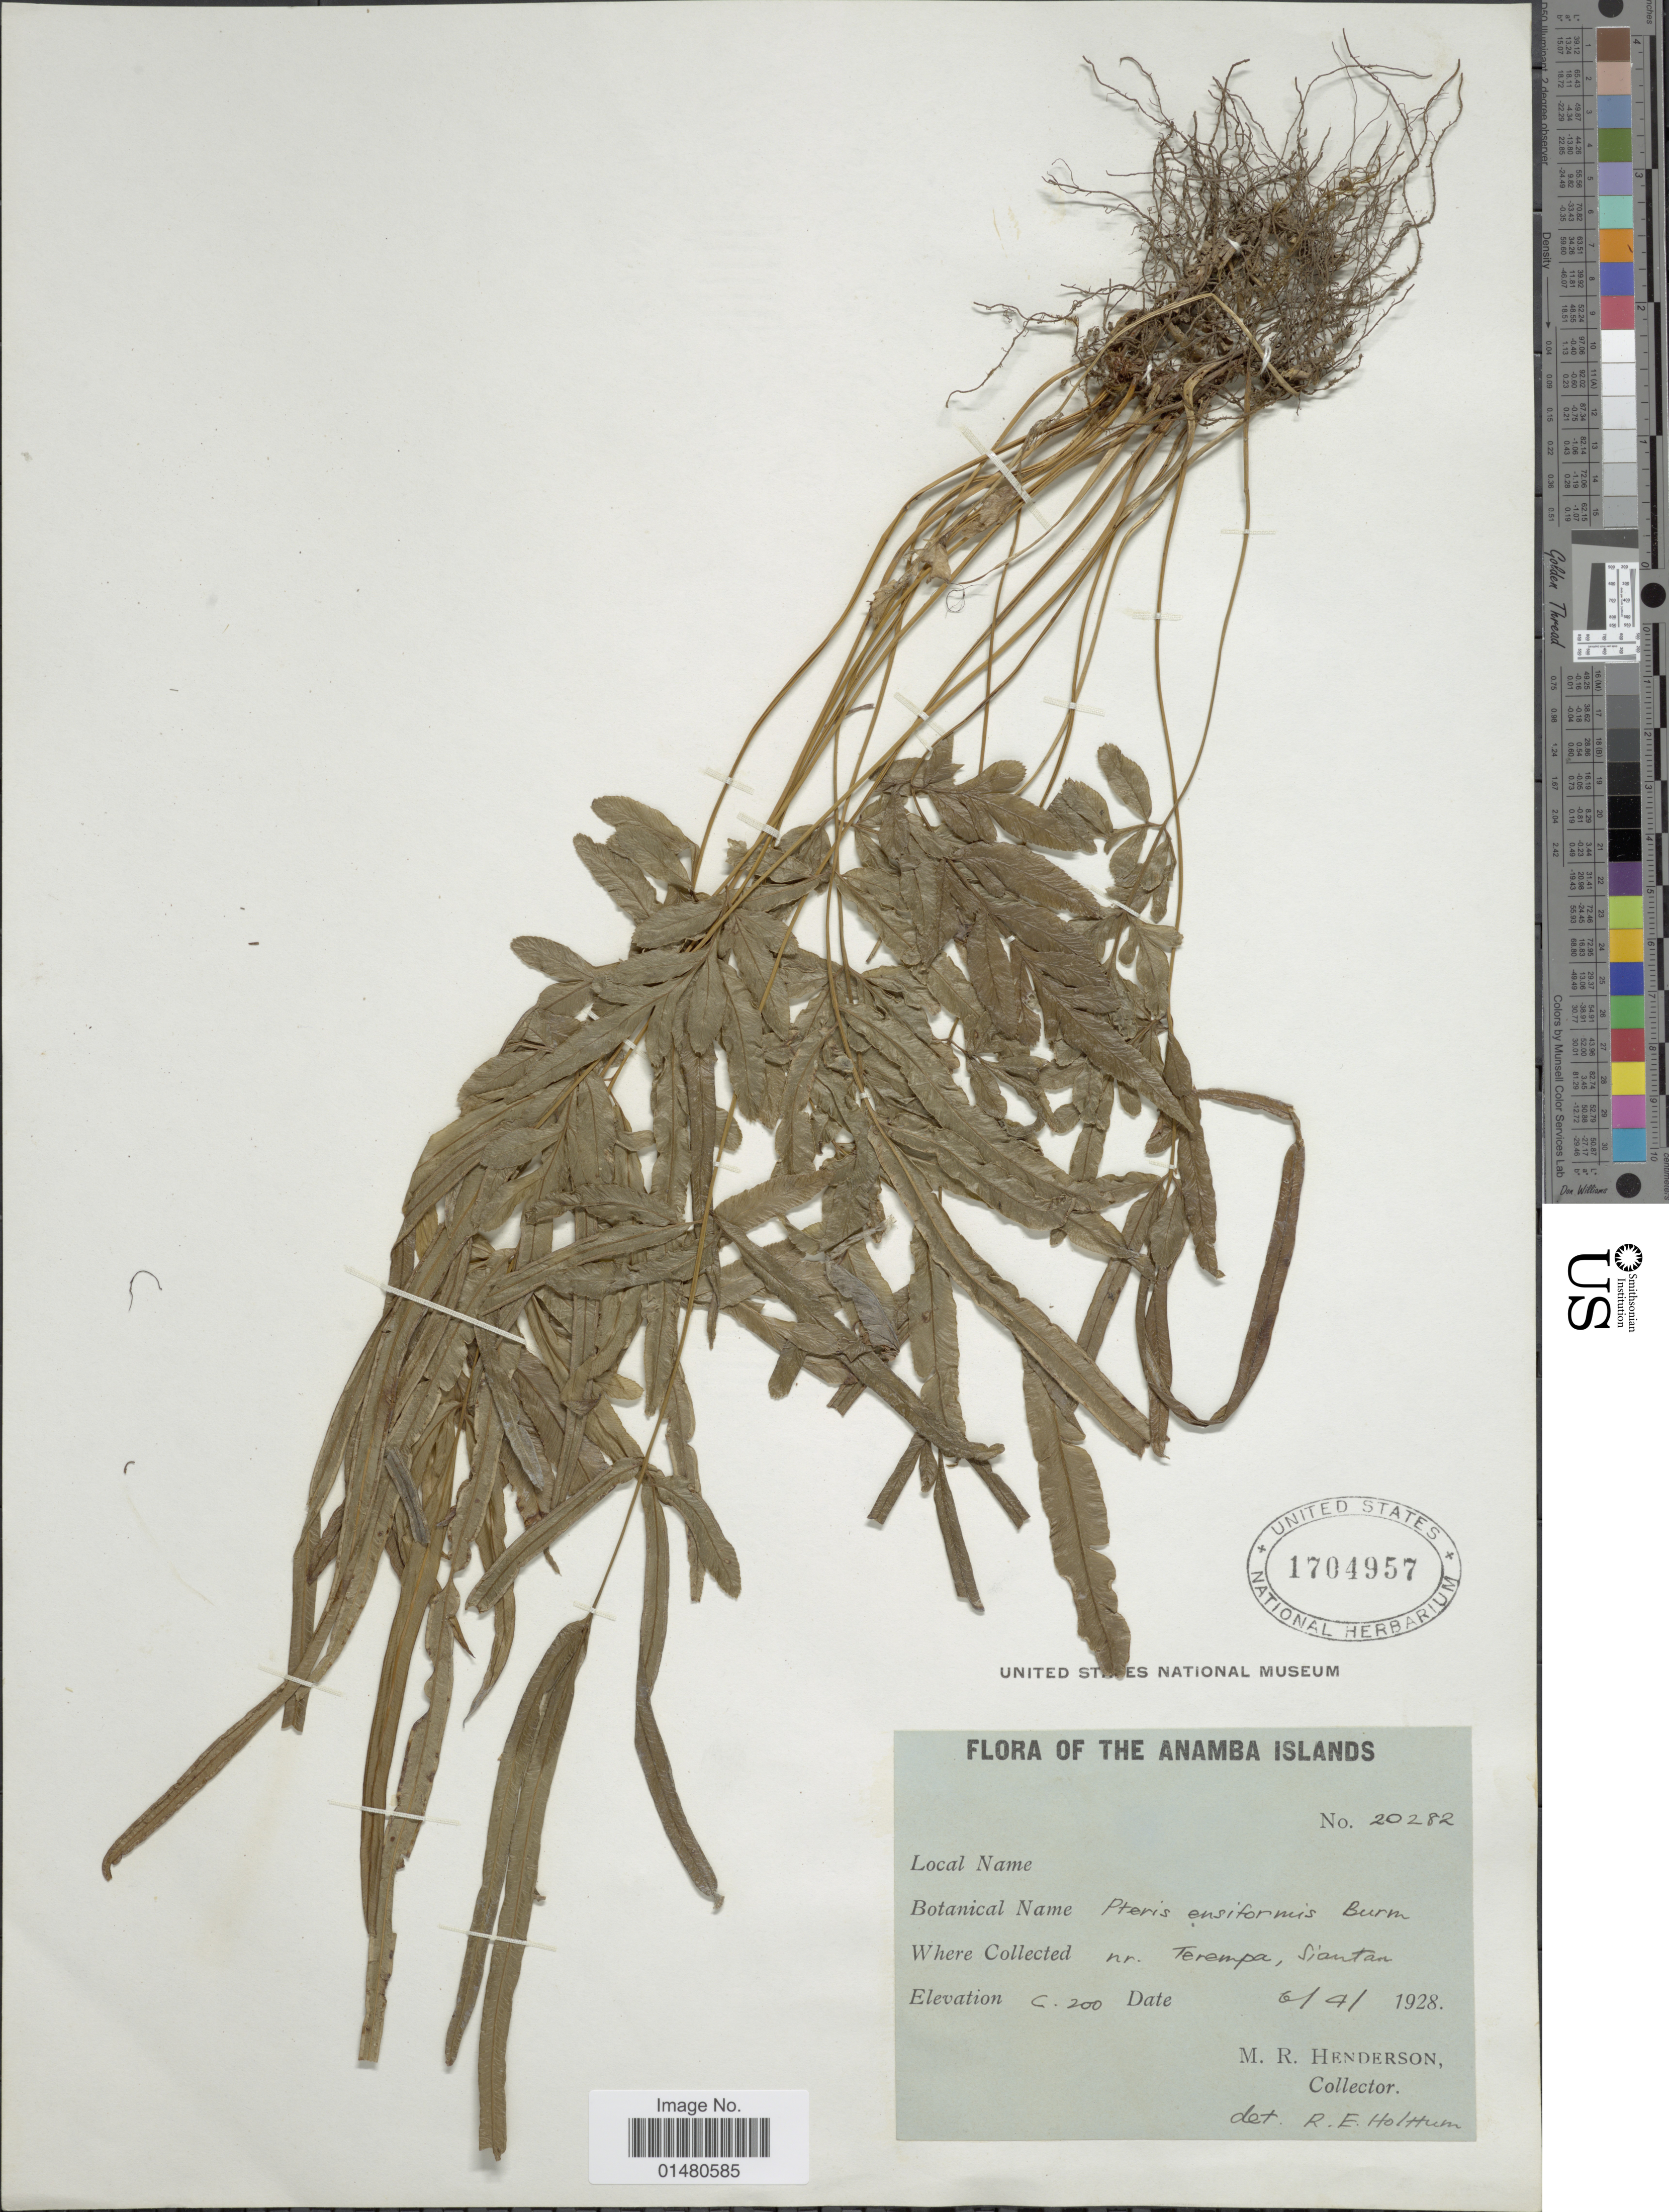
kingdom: Plantae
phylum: Tracheophyta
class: Polypodiopsida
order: Polypodiales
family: Pteridaceae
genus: Pteris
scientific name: Pteris ensiformis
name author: Burm. f.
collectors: M. Henderson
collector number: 20282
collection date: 1928-04-06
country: Indonesia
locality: Anamba Islands, nr. Terempa, Siantan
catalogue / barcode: US 1704957